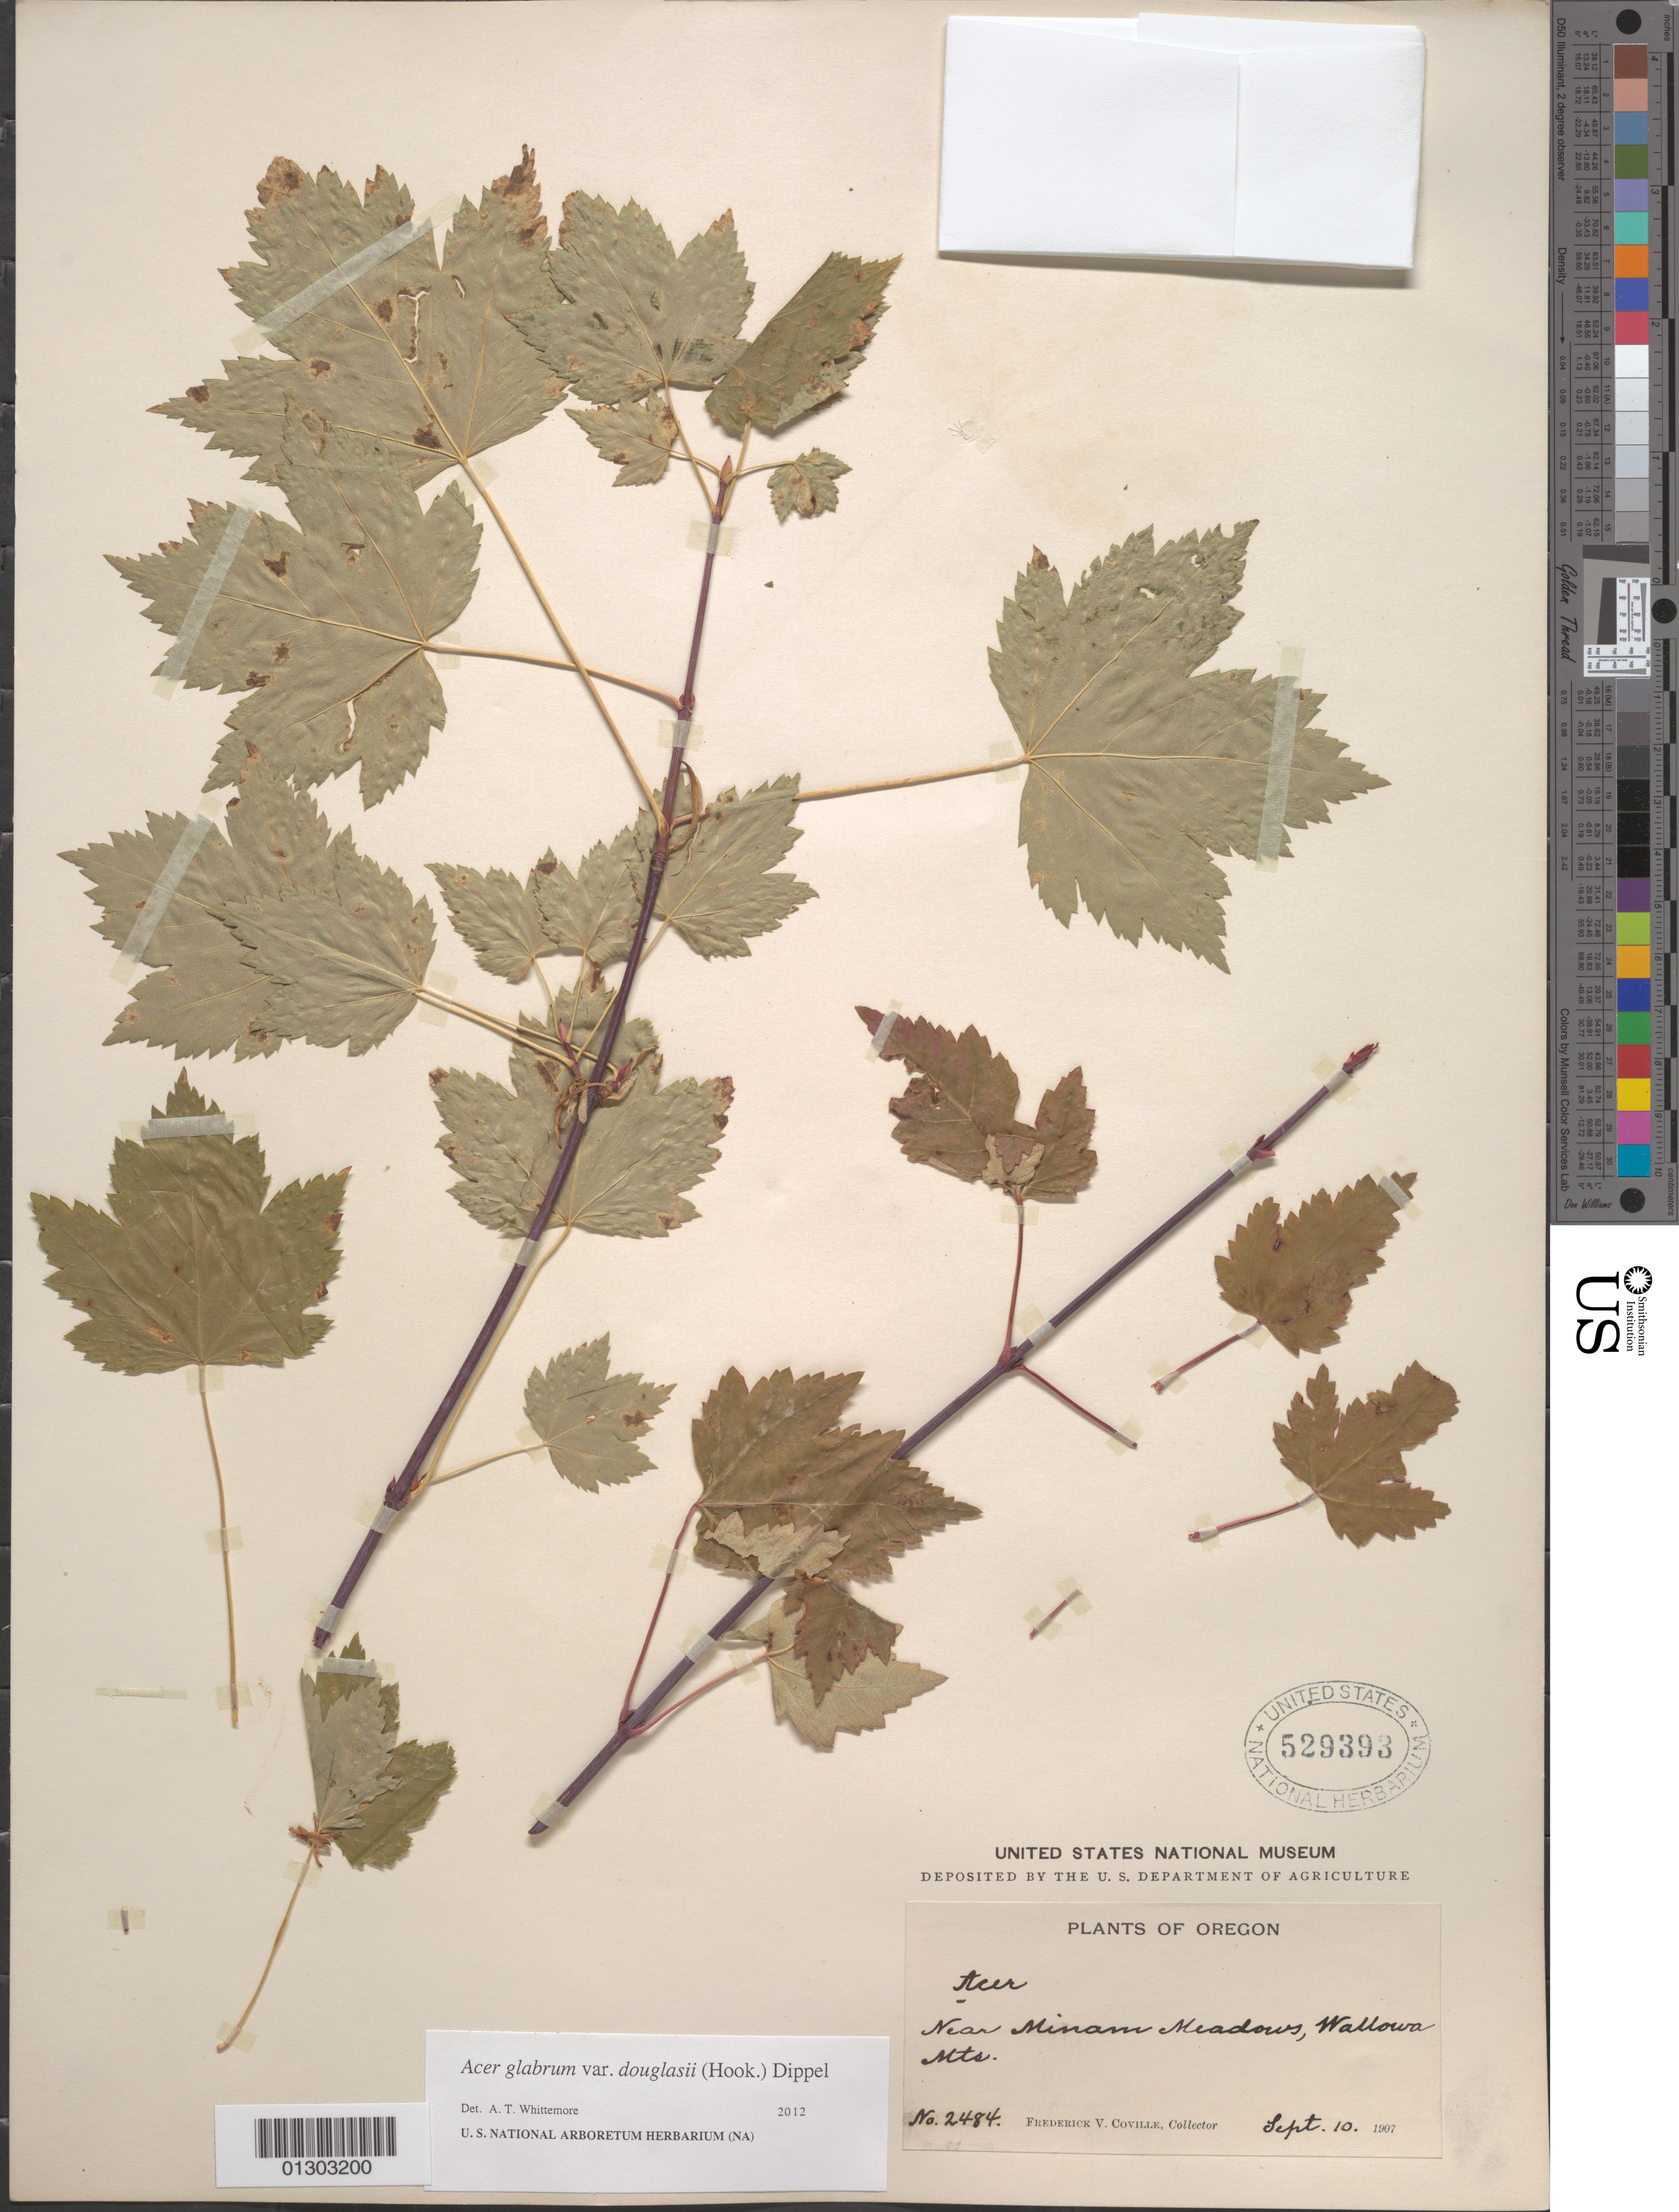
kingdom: Plantae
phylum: Tracheophyta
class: Magnoliopsida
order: Sapindales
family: Sapindaceae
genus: Acer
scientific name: Acer glabrum var. douglasii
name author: (Hook.) Dippel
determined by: Whittemore, A. T.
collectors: F. V. Coville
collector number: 2484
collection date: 1907-09-10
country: United States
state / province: Oregon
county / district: Wallowa County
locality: Wallowa Mountains, near Minam Meadows.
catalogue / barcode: US 529393